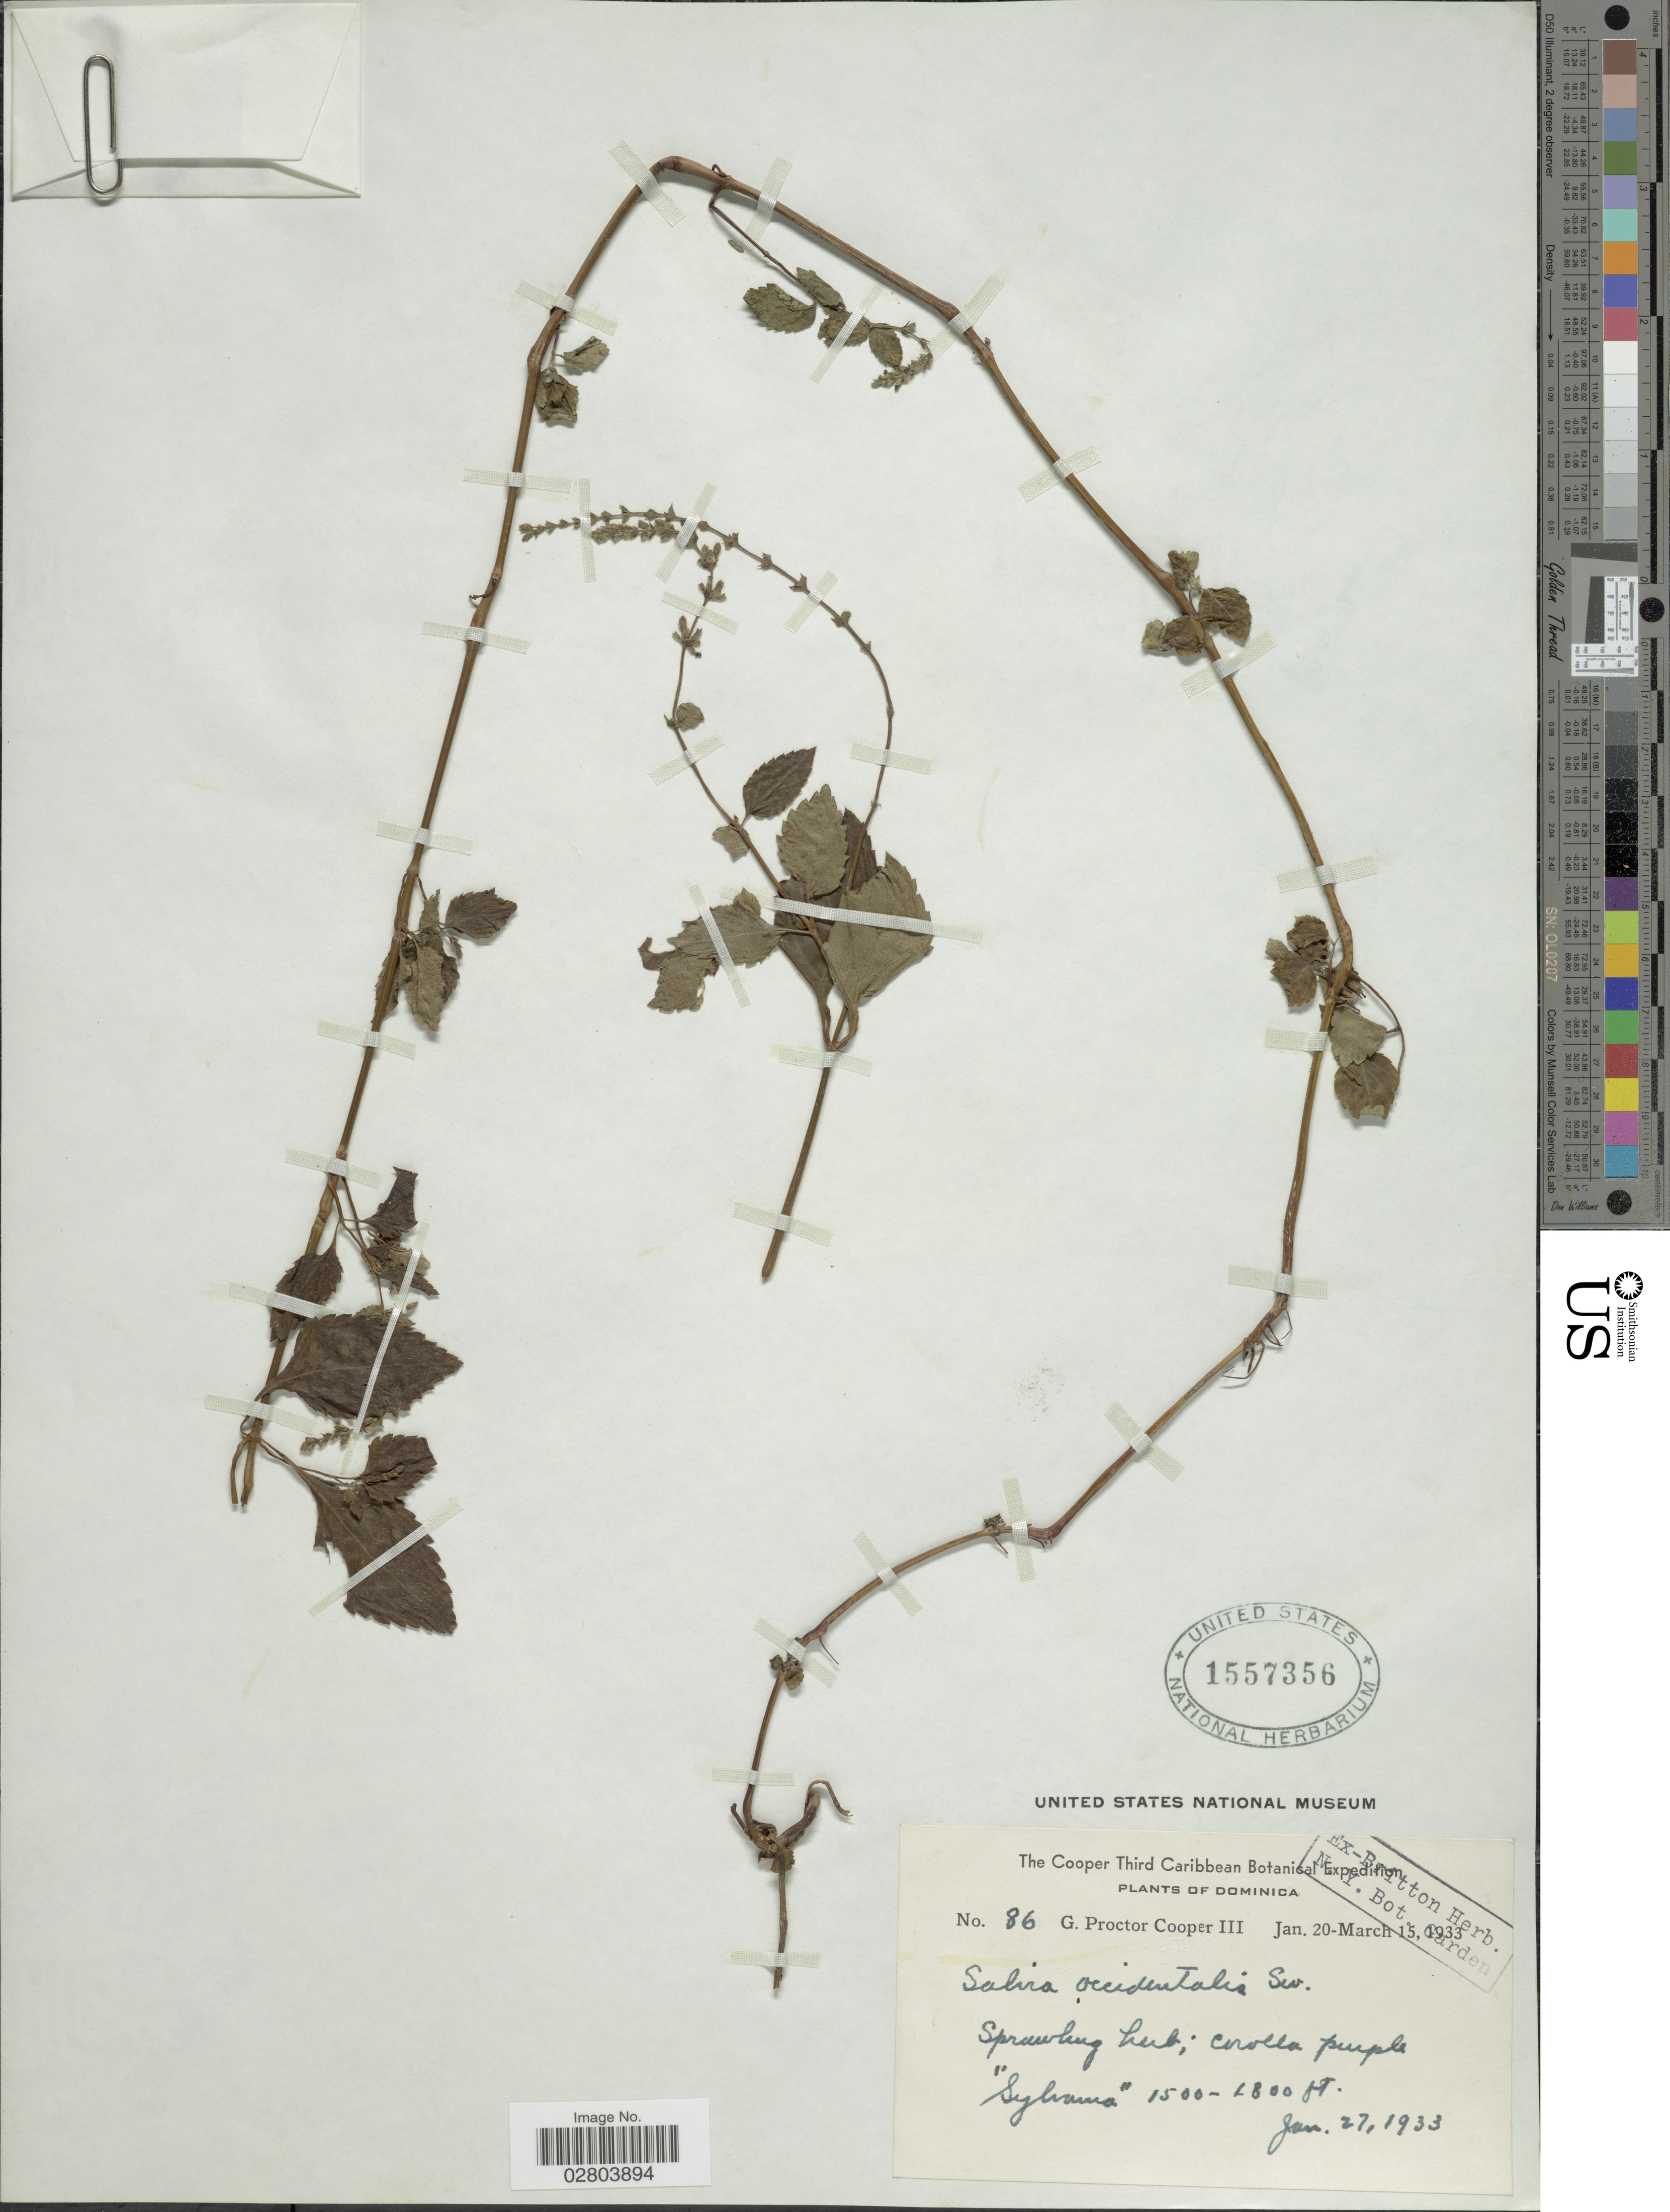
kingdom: Plantae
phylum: Tracheophyta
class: Magnoliopsida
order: Lamiales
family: Lamiaceae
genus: Salvia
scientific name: Salvia occidentalis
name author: Sw.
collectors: G. Cooper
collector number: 86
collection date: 1933-01-27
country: Dominica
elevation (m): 457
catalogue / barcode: US 1557356